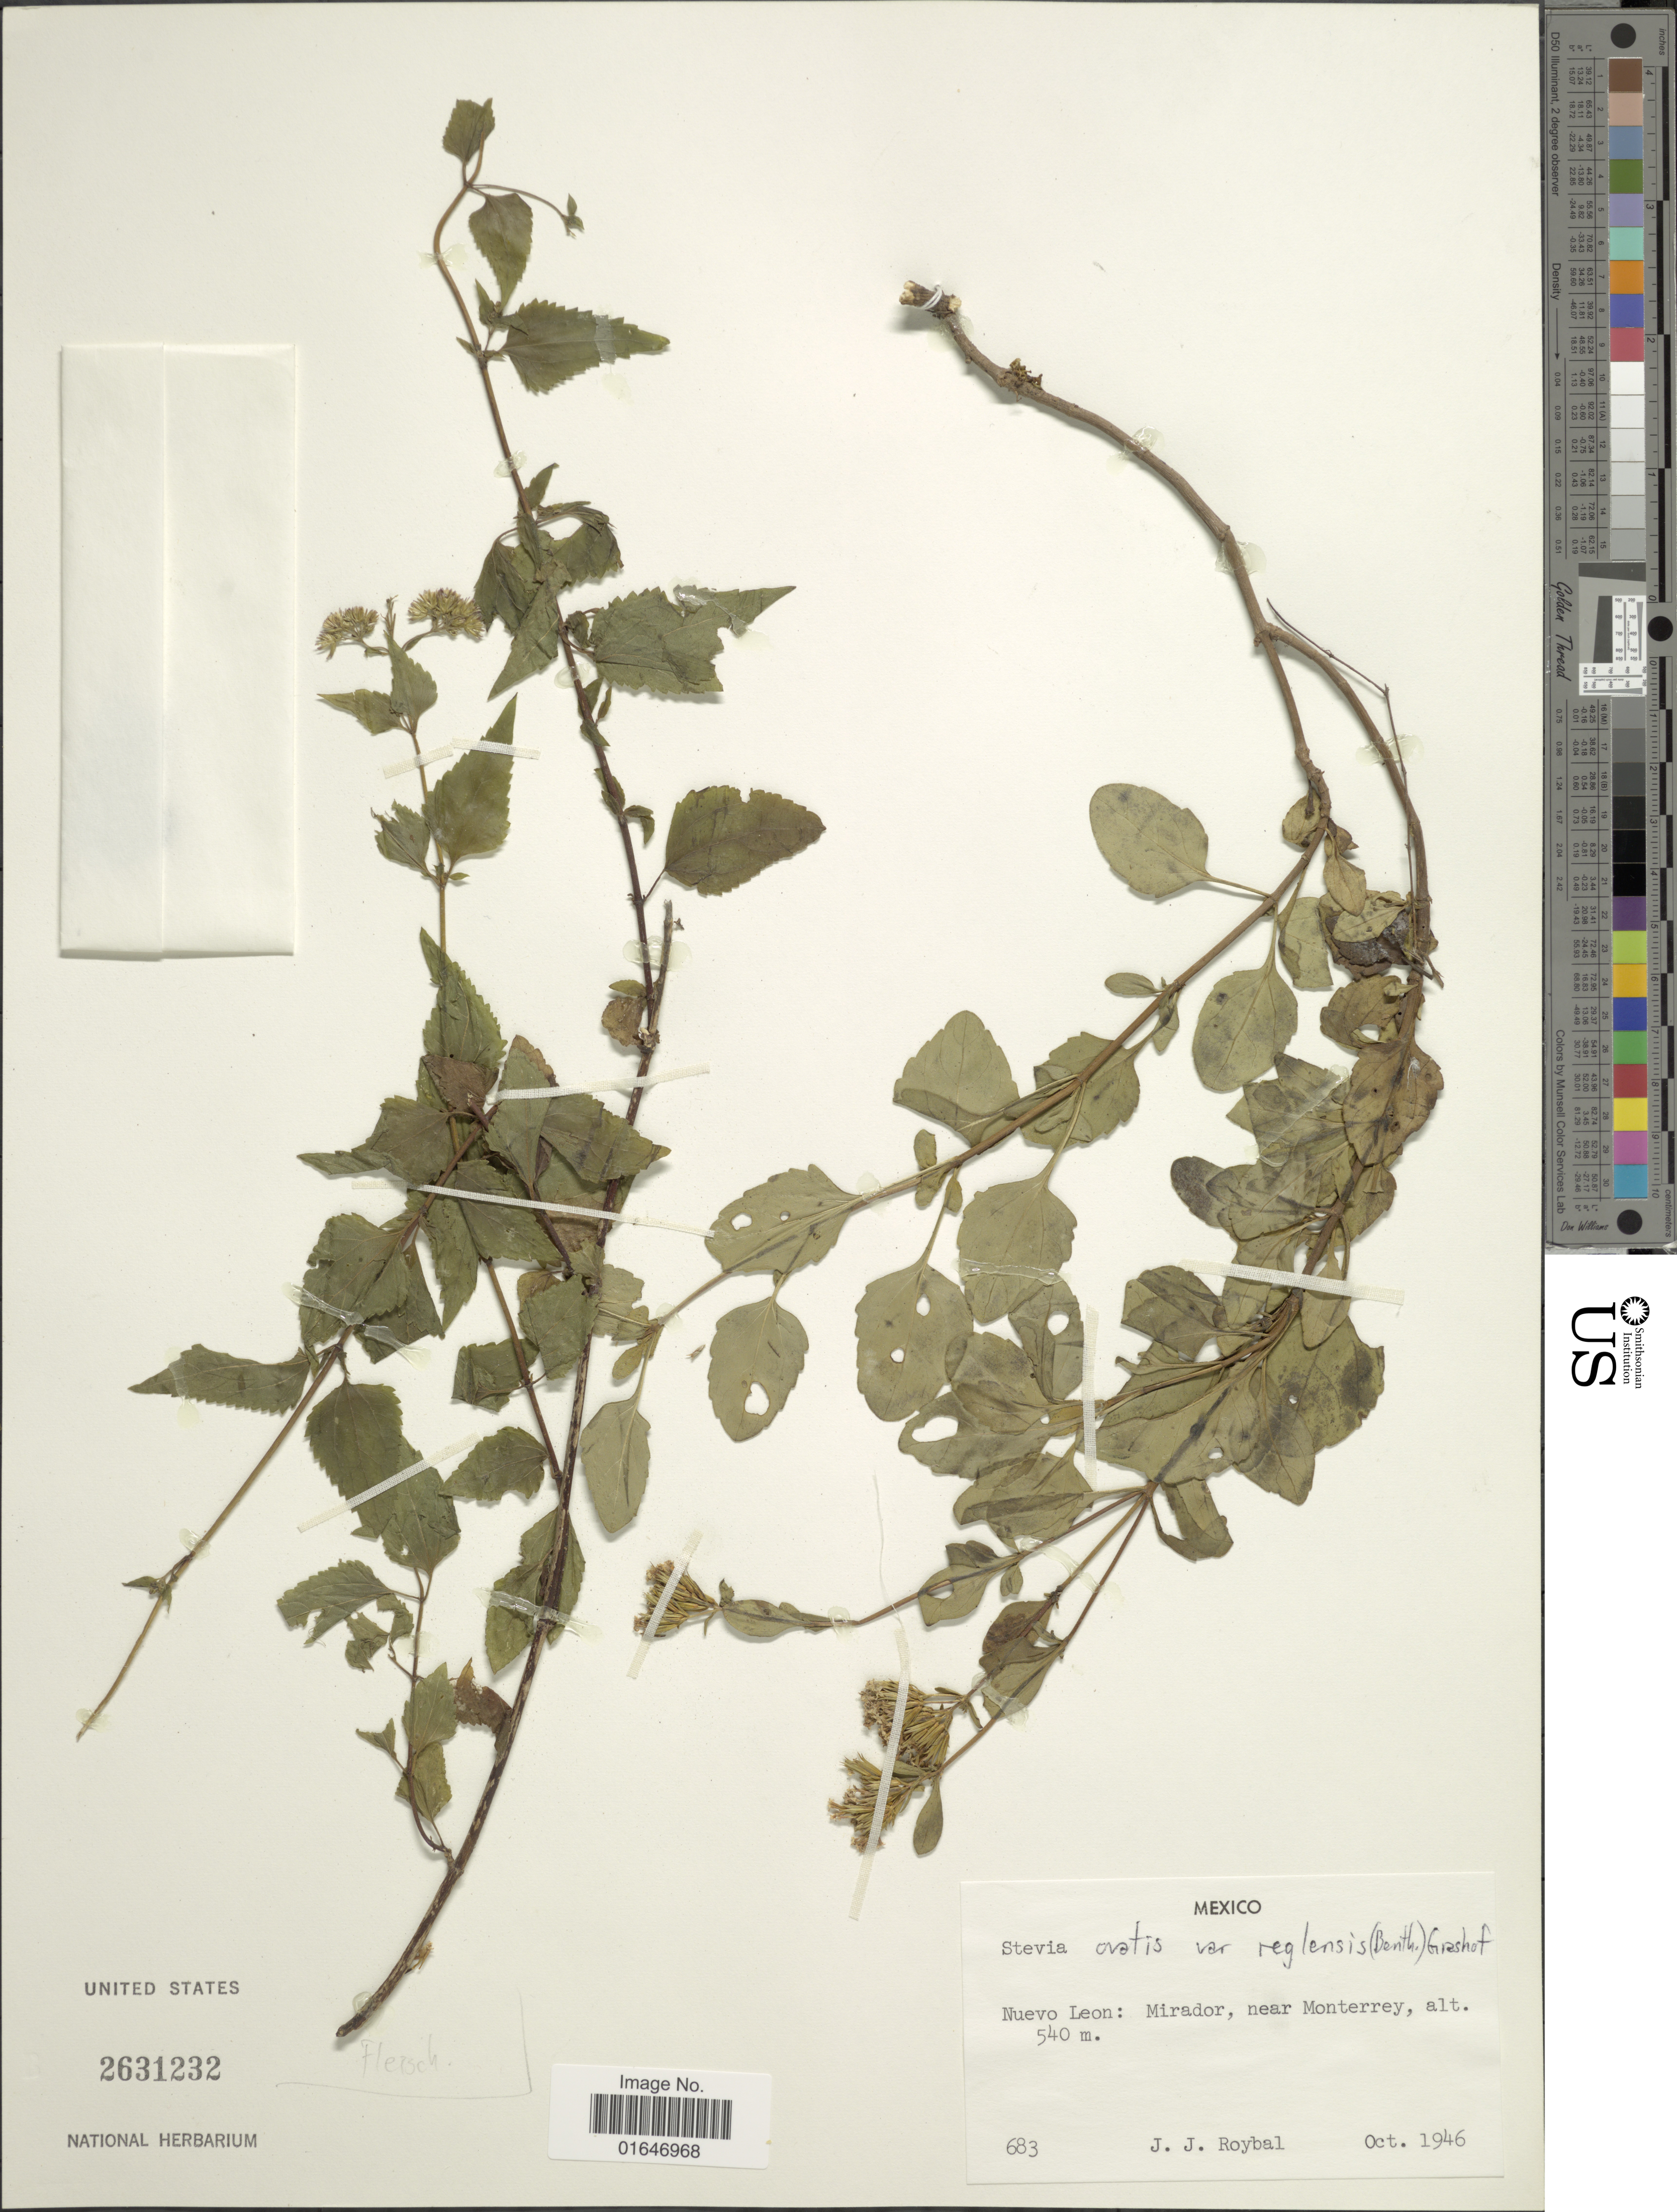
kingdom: Plantae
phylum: Tracheophyta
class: Magnoliopsida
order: Asterales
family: Asteraceae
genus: Stevia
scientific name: Stevia ovata var. reglensis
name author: (Benth.) Grashoff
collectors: J. J. Roybal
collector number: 683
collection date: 1946-10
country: Mexico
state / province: Nuevo León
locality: Mirador, near Monterey.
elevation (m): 540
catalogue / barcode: US 2631232